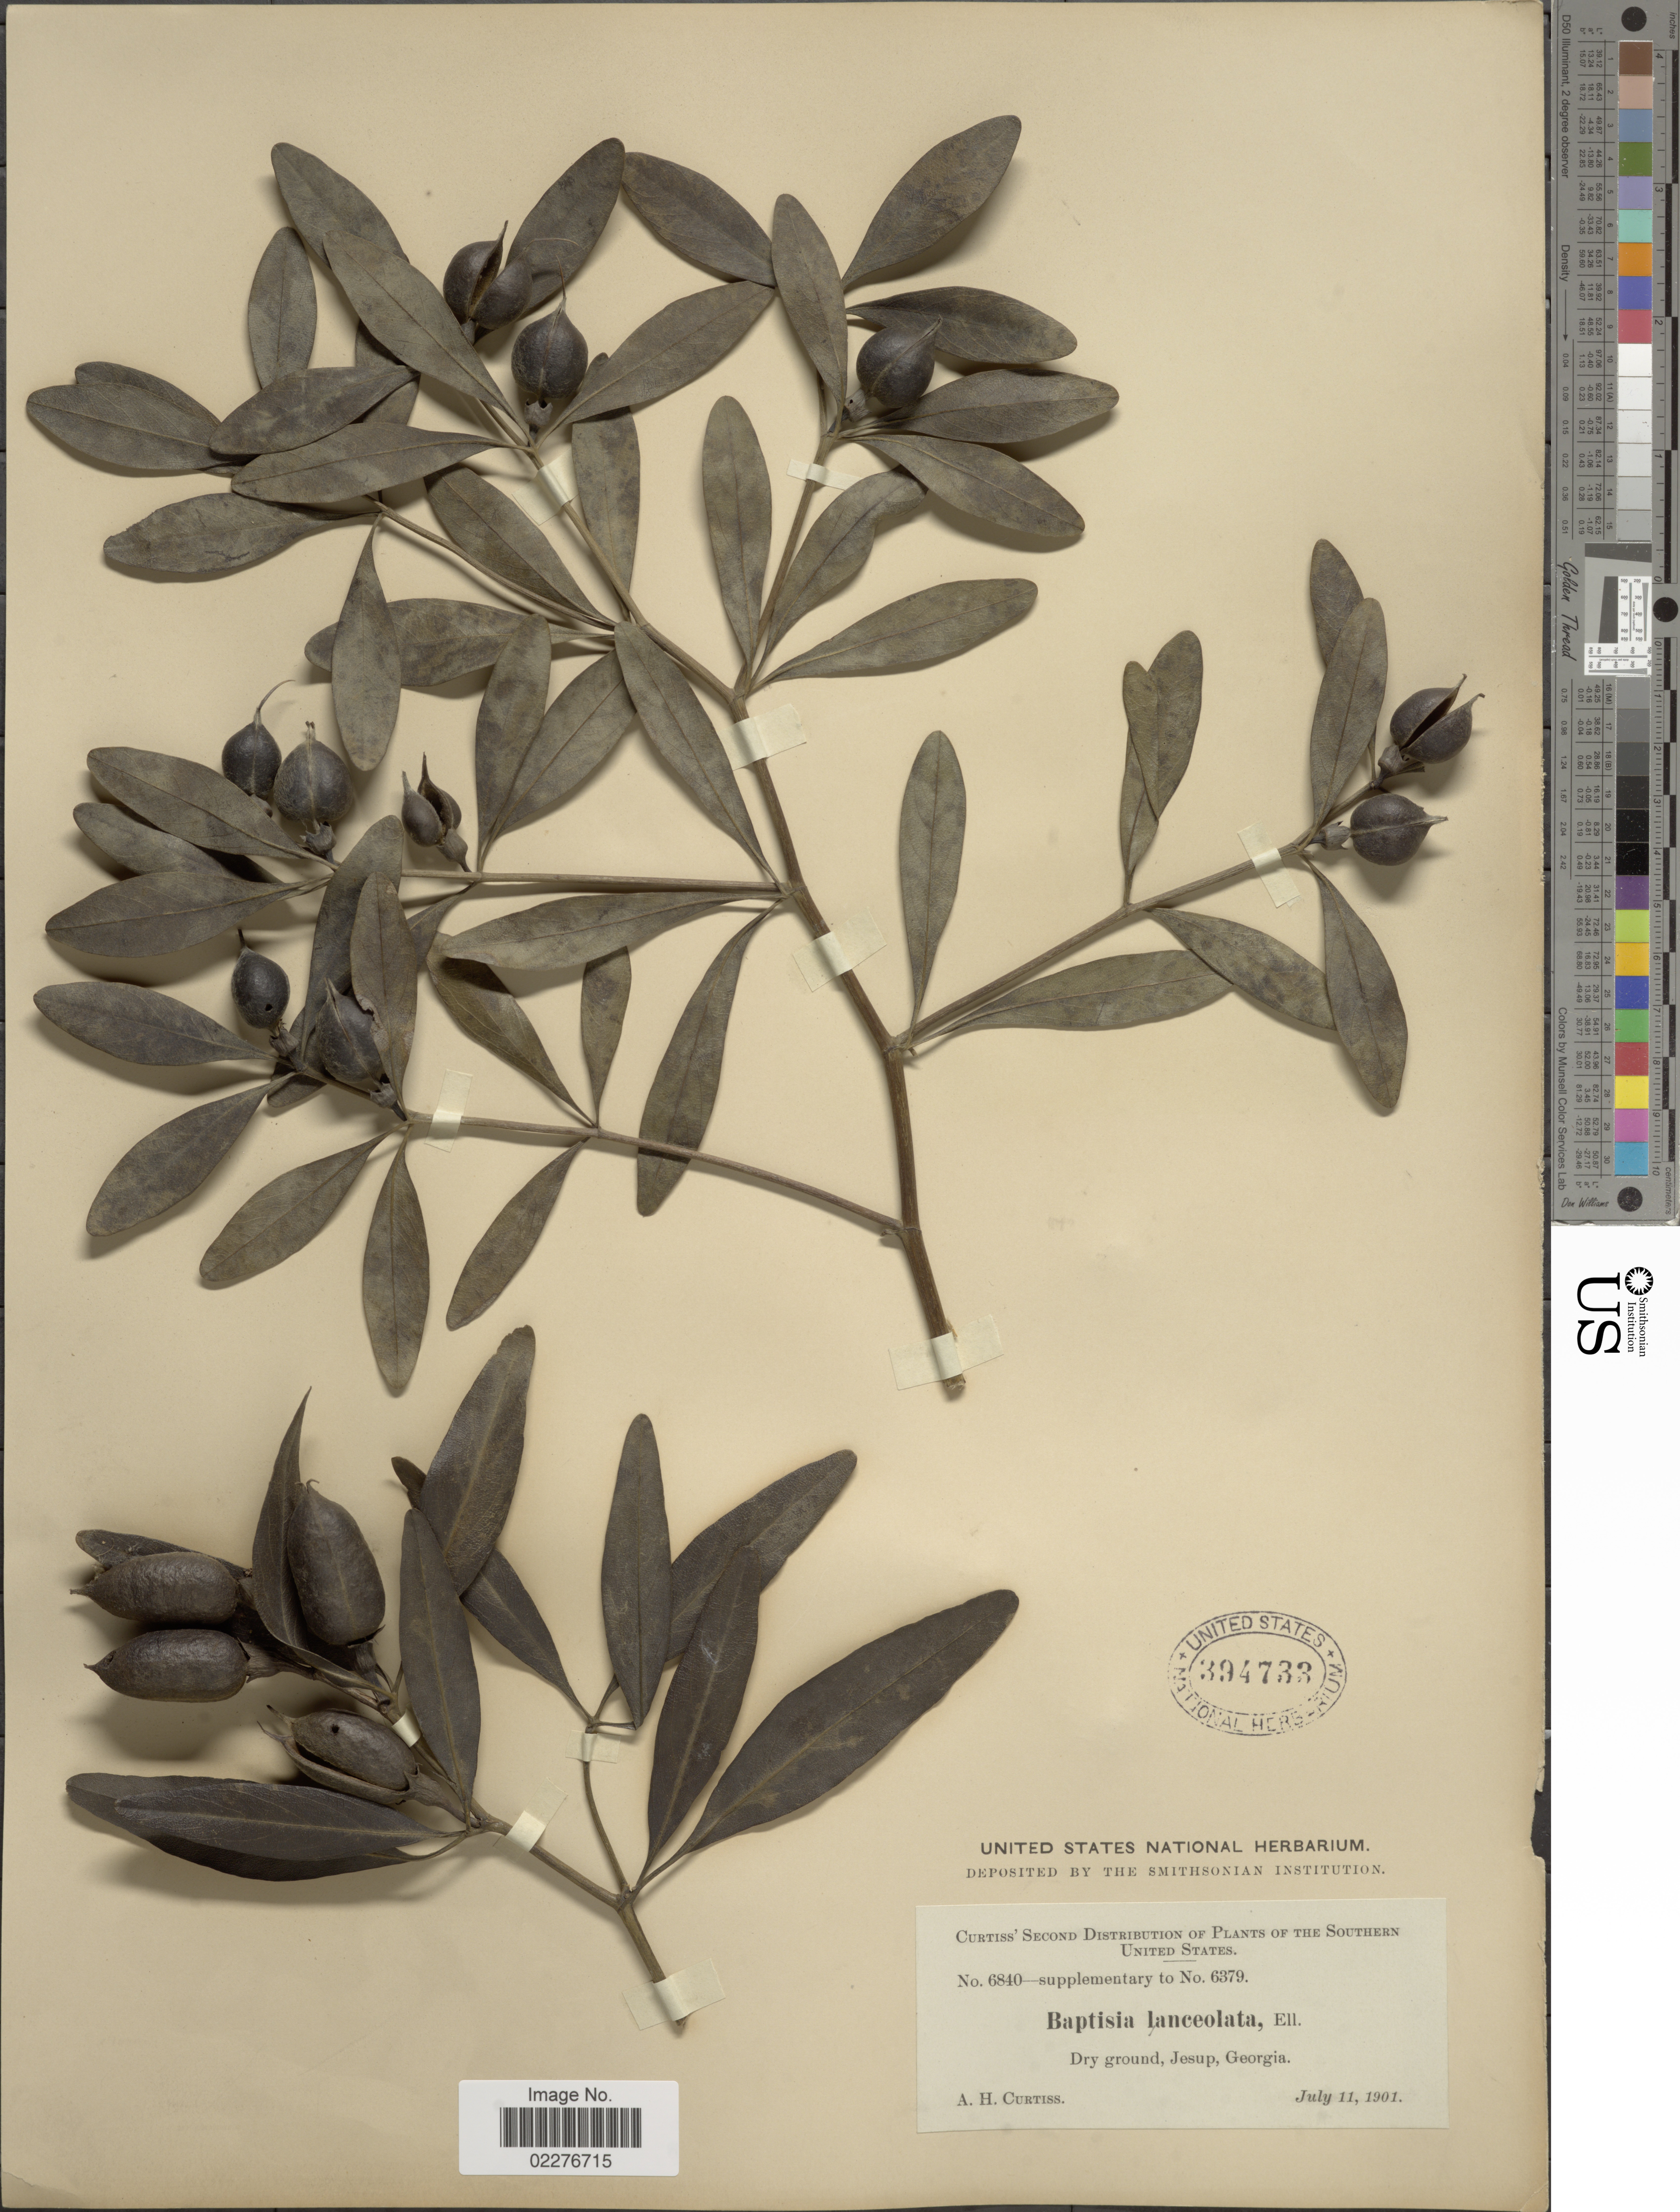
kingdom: Plantae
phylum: Tracheophyta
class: Magnoliopsida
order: Fabales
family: Fabaceae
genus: Baptisia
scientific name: Baptisia lanceolata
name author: (Walter) Elliott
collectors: A. H. Curtiss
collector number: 6840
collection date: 1901-07-11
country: United States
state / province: Georgia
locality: The Southern United States, Dry ground, Jesup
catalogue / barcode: US 394733